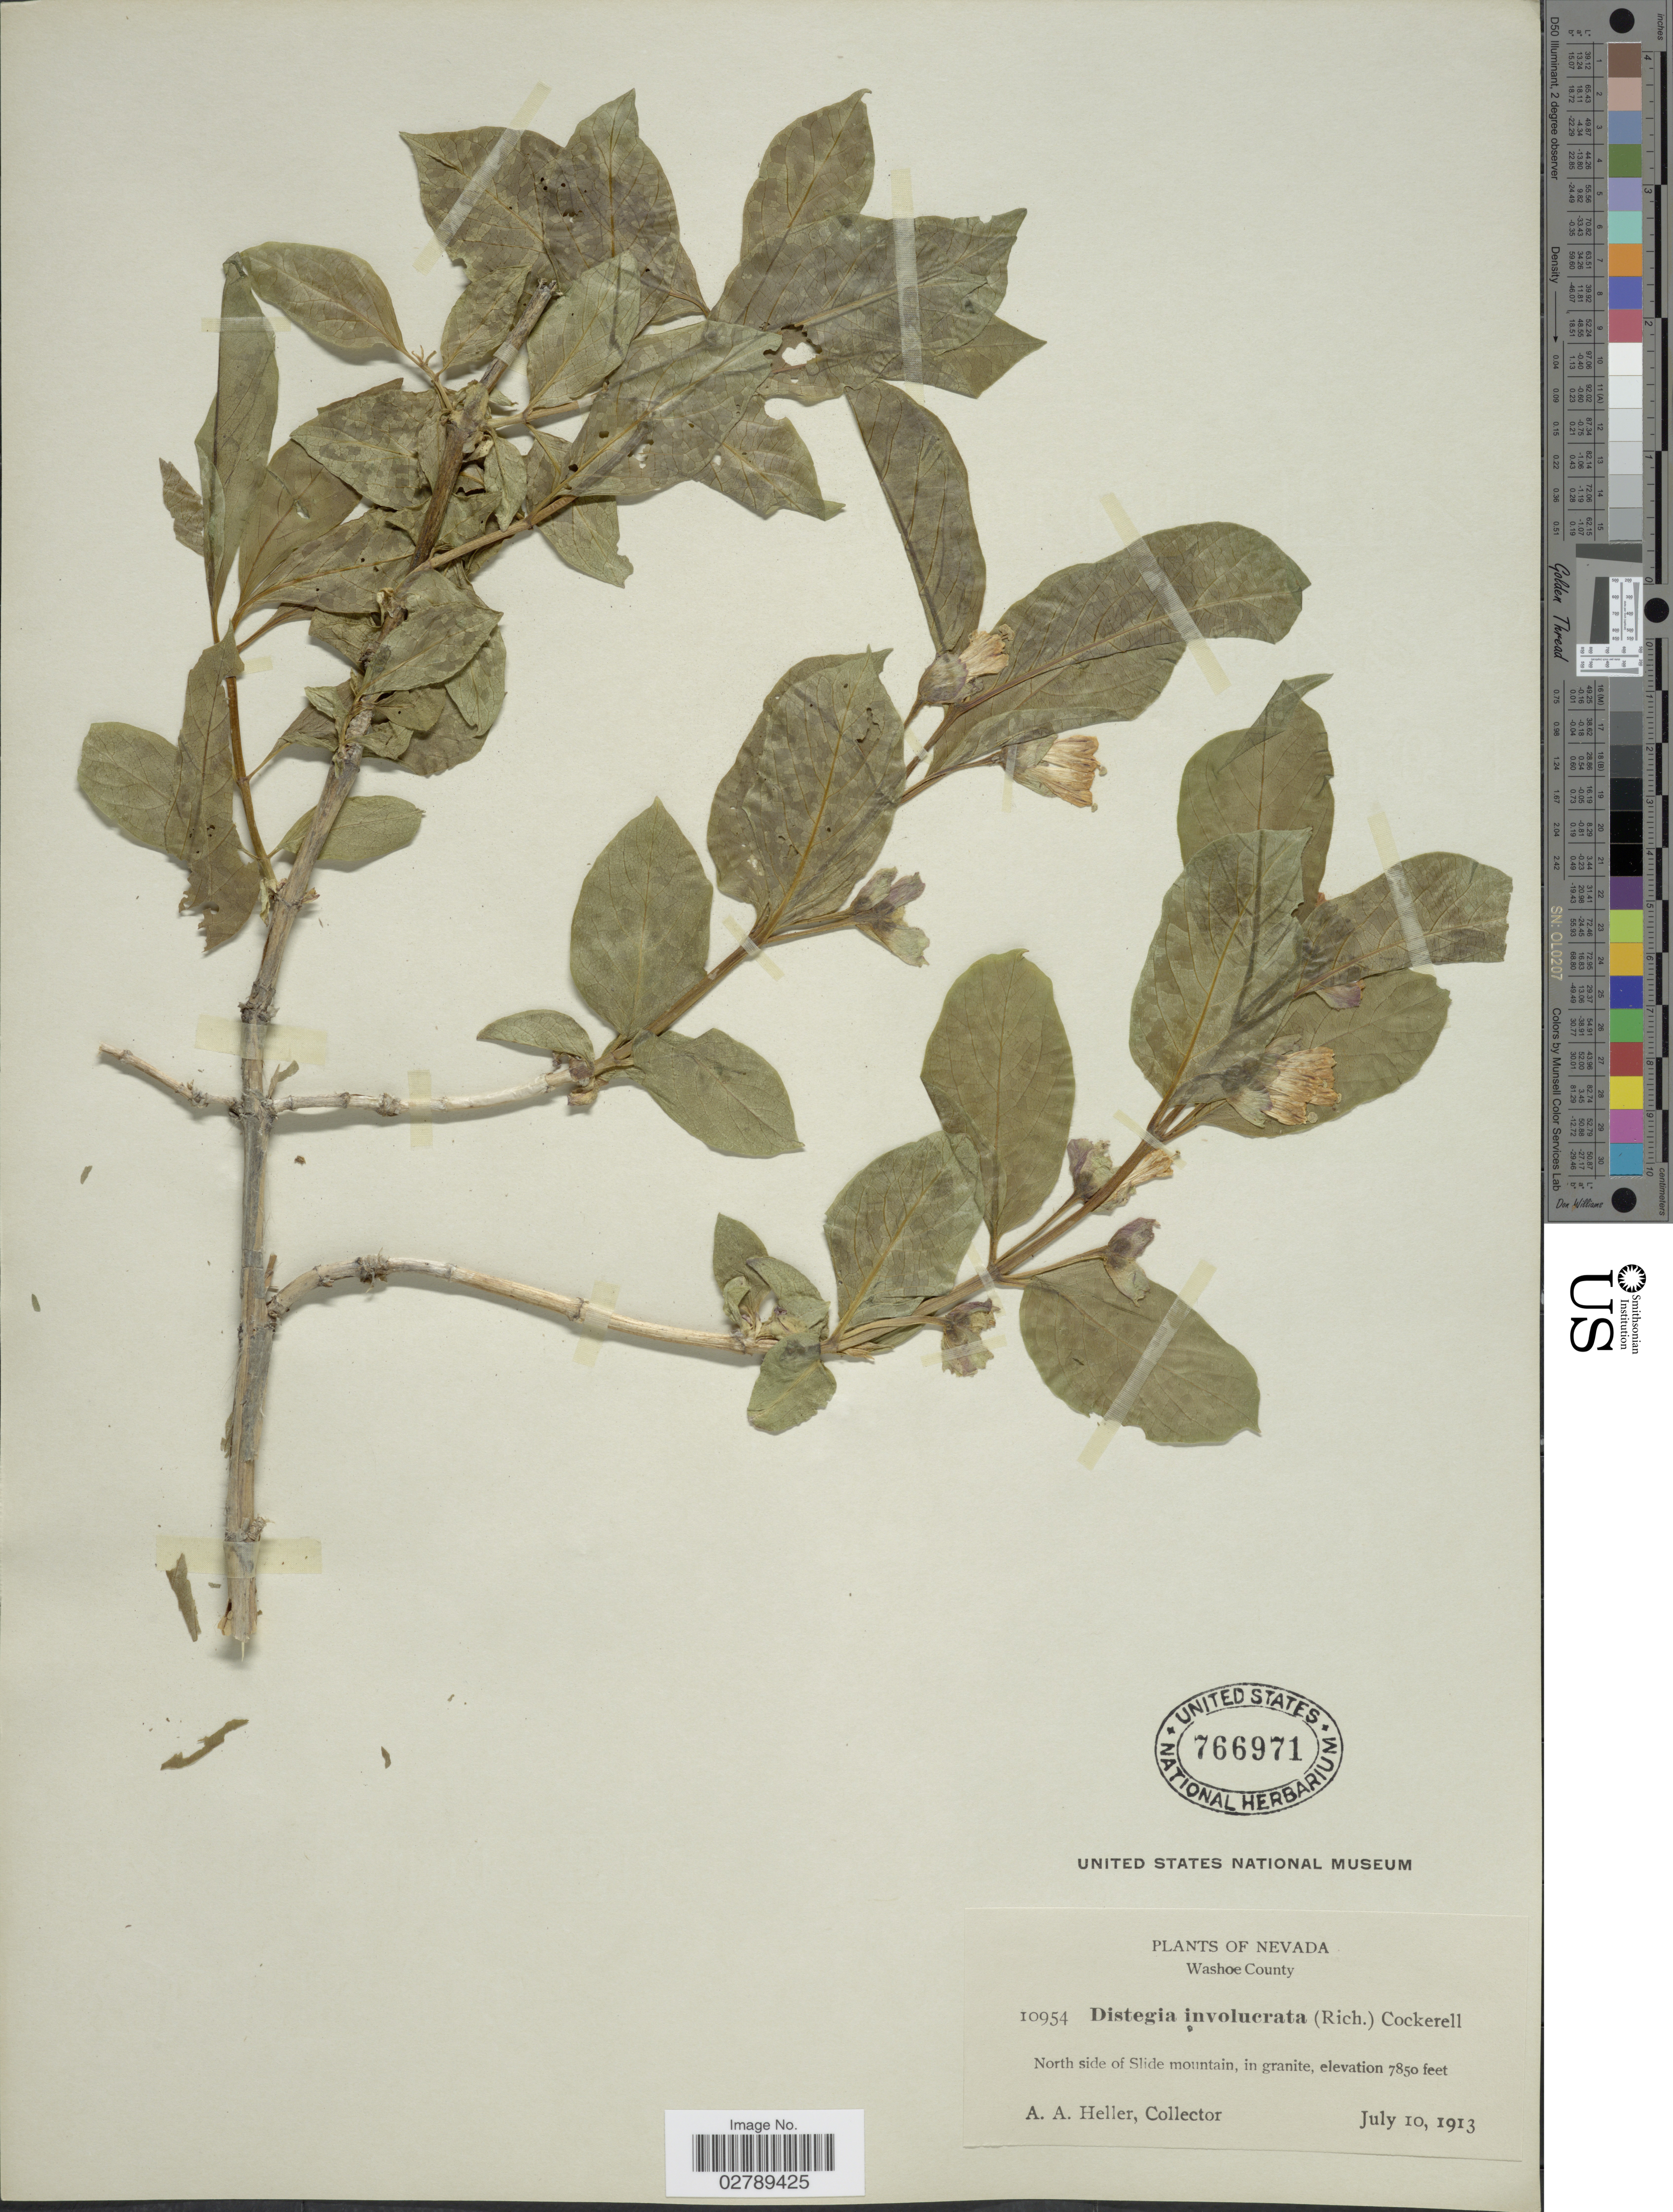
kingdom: Plantae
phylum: Tracheophyta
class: Magnoliopsida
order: Dipsacales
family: Caprifoliaceae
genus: Lonicera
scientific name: Lonicera involucrata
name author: (Richardson) Banks ex Spreng.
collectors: A. A. Heller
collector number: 10954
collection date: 1913-07-10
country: United States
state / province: Nevada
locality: Washoe County. North side of Slide mountain, in granite.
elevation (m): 2393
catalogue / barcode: US 766971